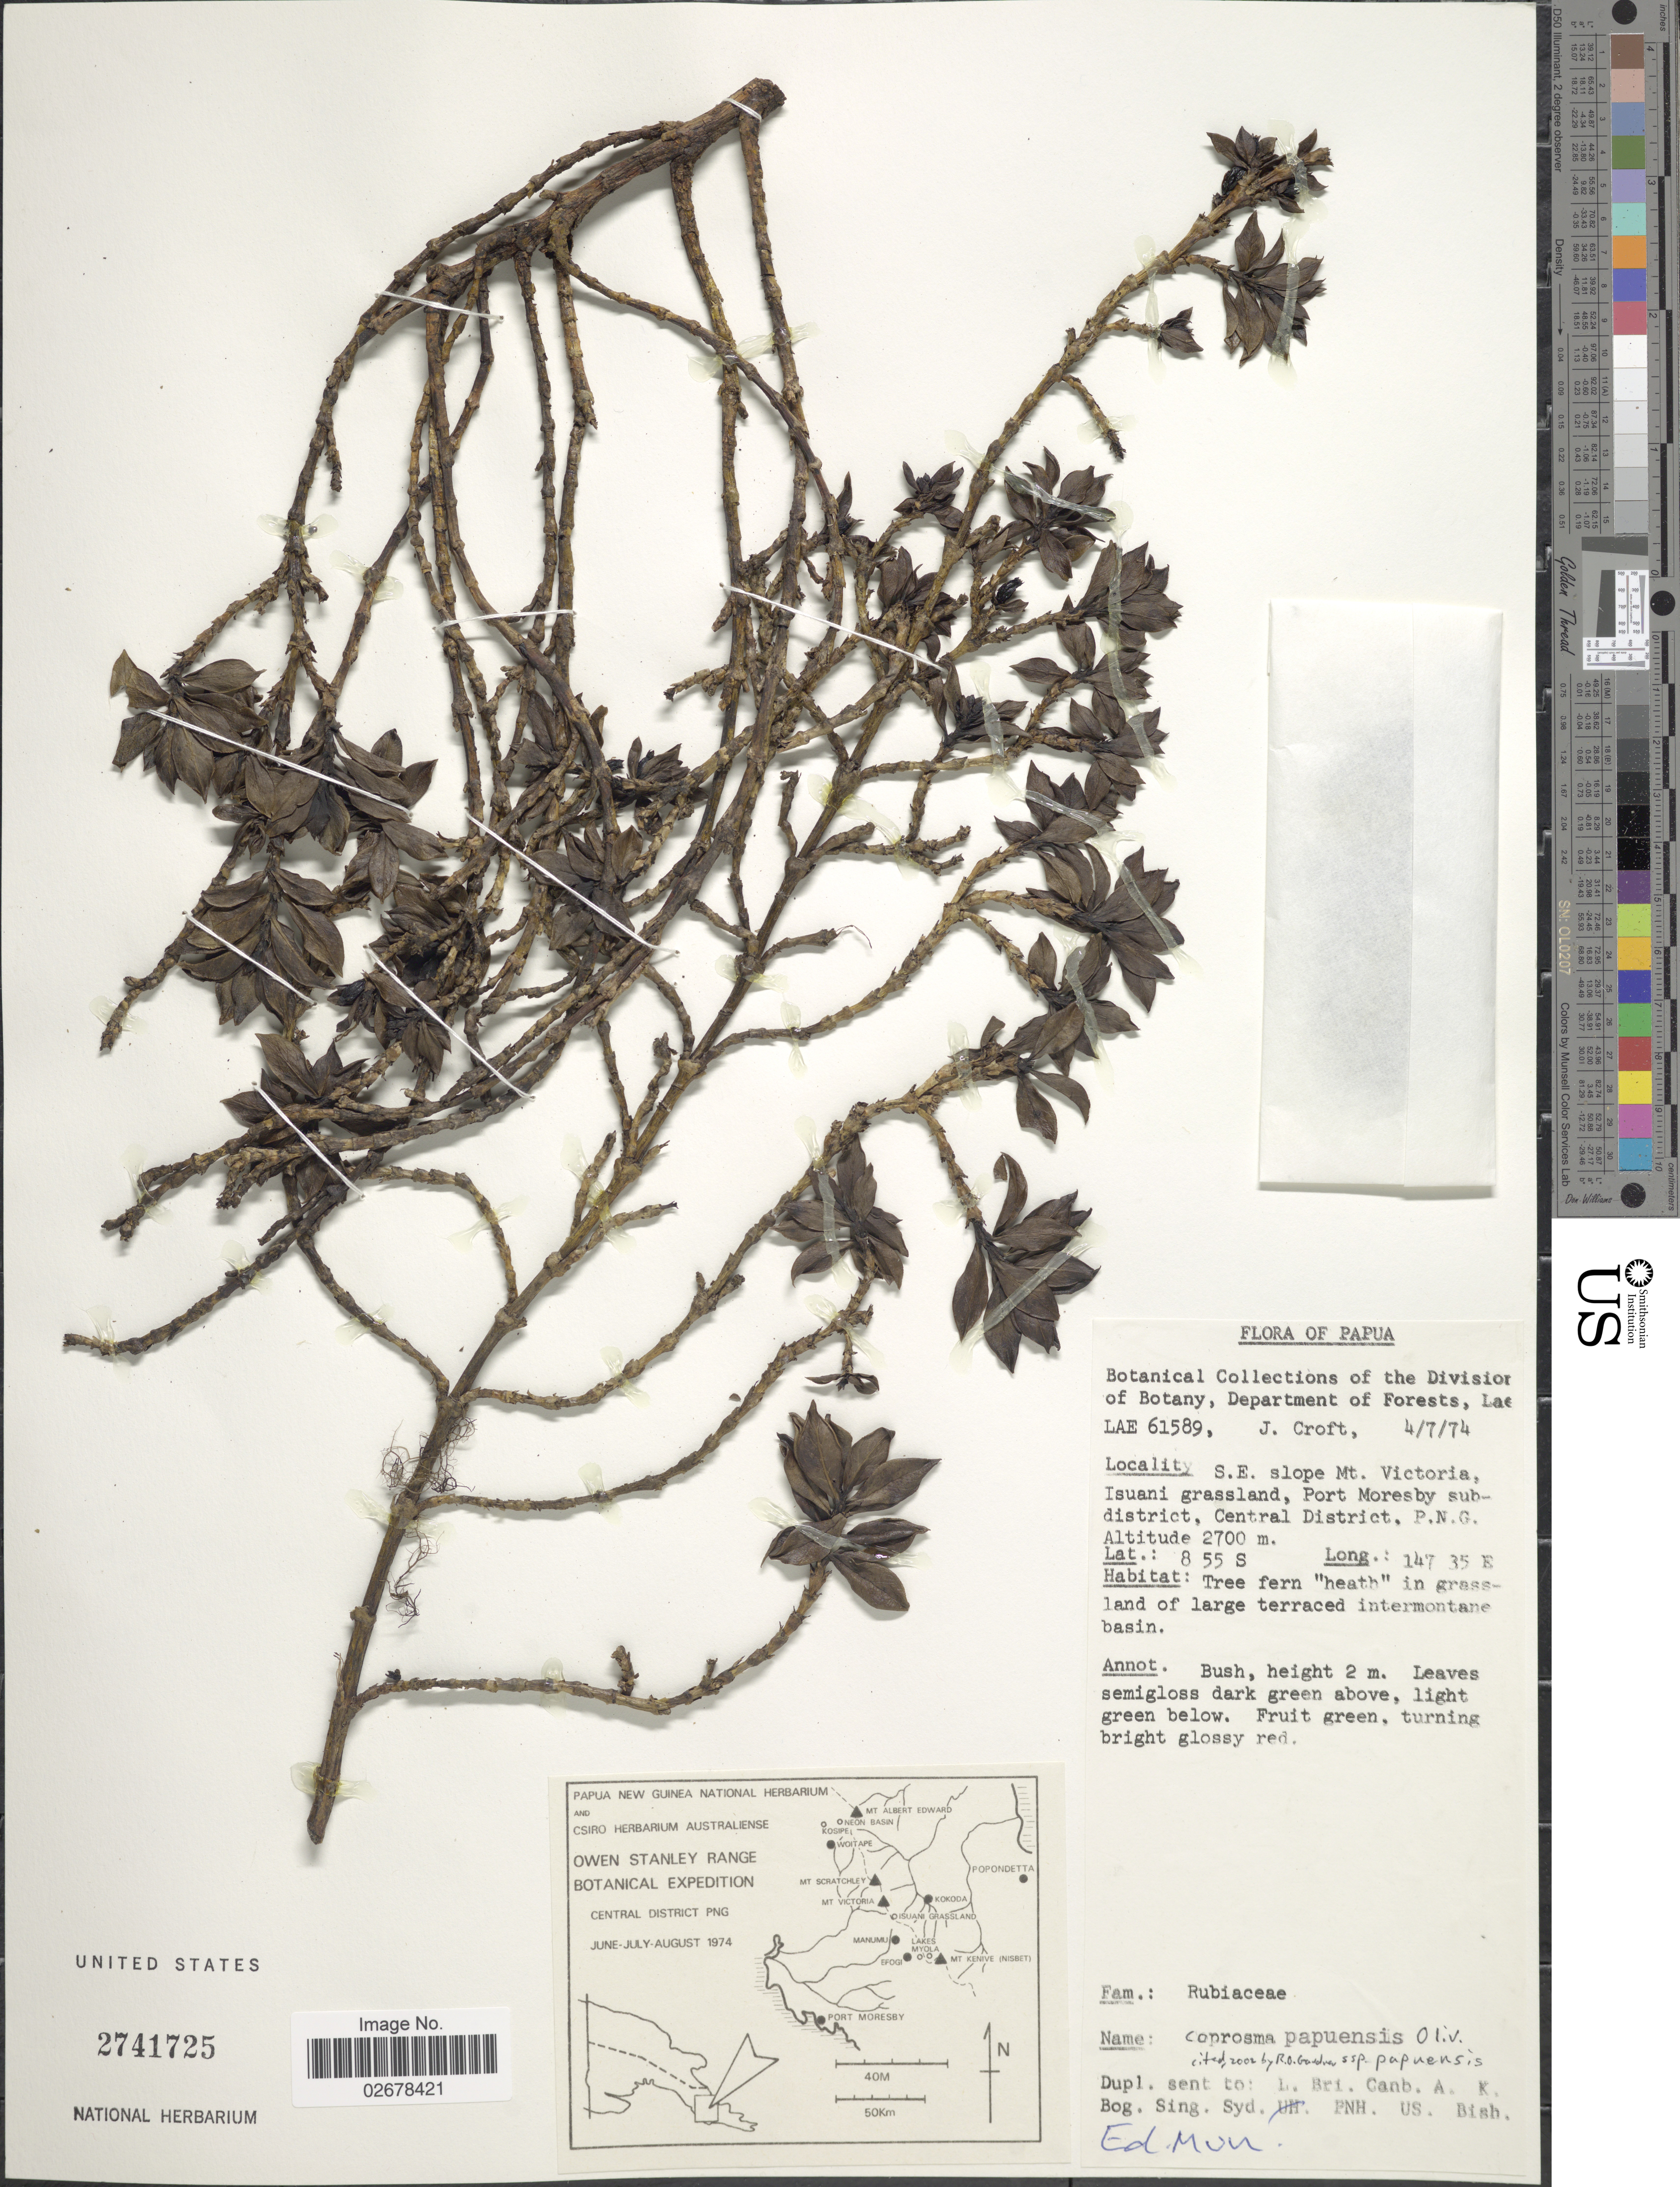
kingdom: Plantae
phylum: Tracheophyta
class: Magnoliopsida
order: Gentianales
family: Rubiaceae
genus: Coprosma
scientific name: Coprosma papuensis subsp. papuensis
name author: W.R.B. Oliv.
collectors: J. Croft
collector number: LAE 61589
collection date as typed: Transcribed d/m/y: 4/7/74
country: Papua New Guinea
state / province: Central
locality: Papua, S.E. slope Mt. Victoria, Isuani grassland, Port Moresby subdistrict, P.N.G.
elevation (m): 2700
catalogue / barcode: US 2741725